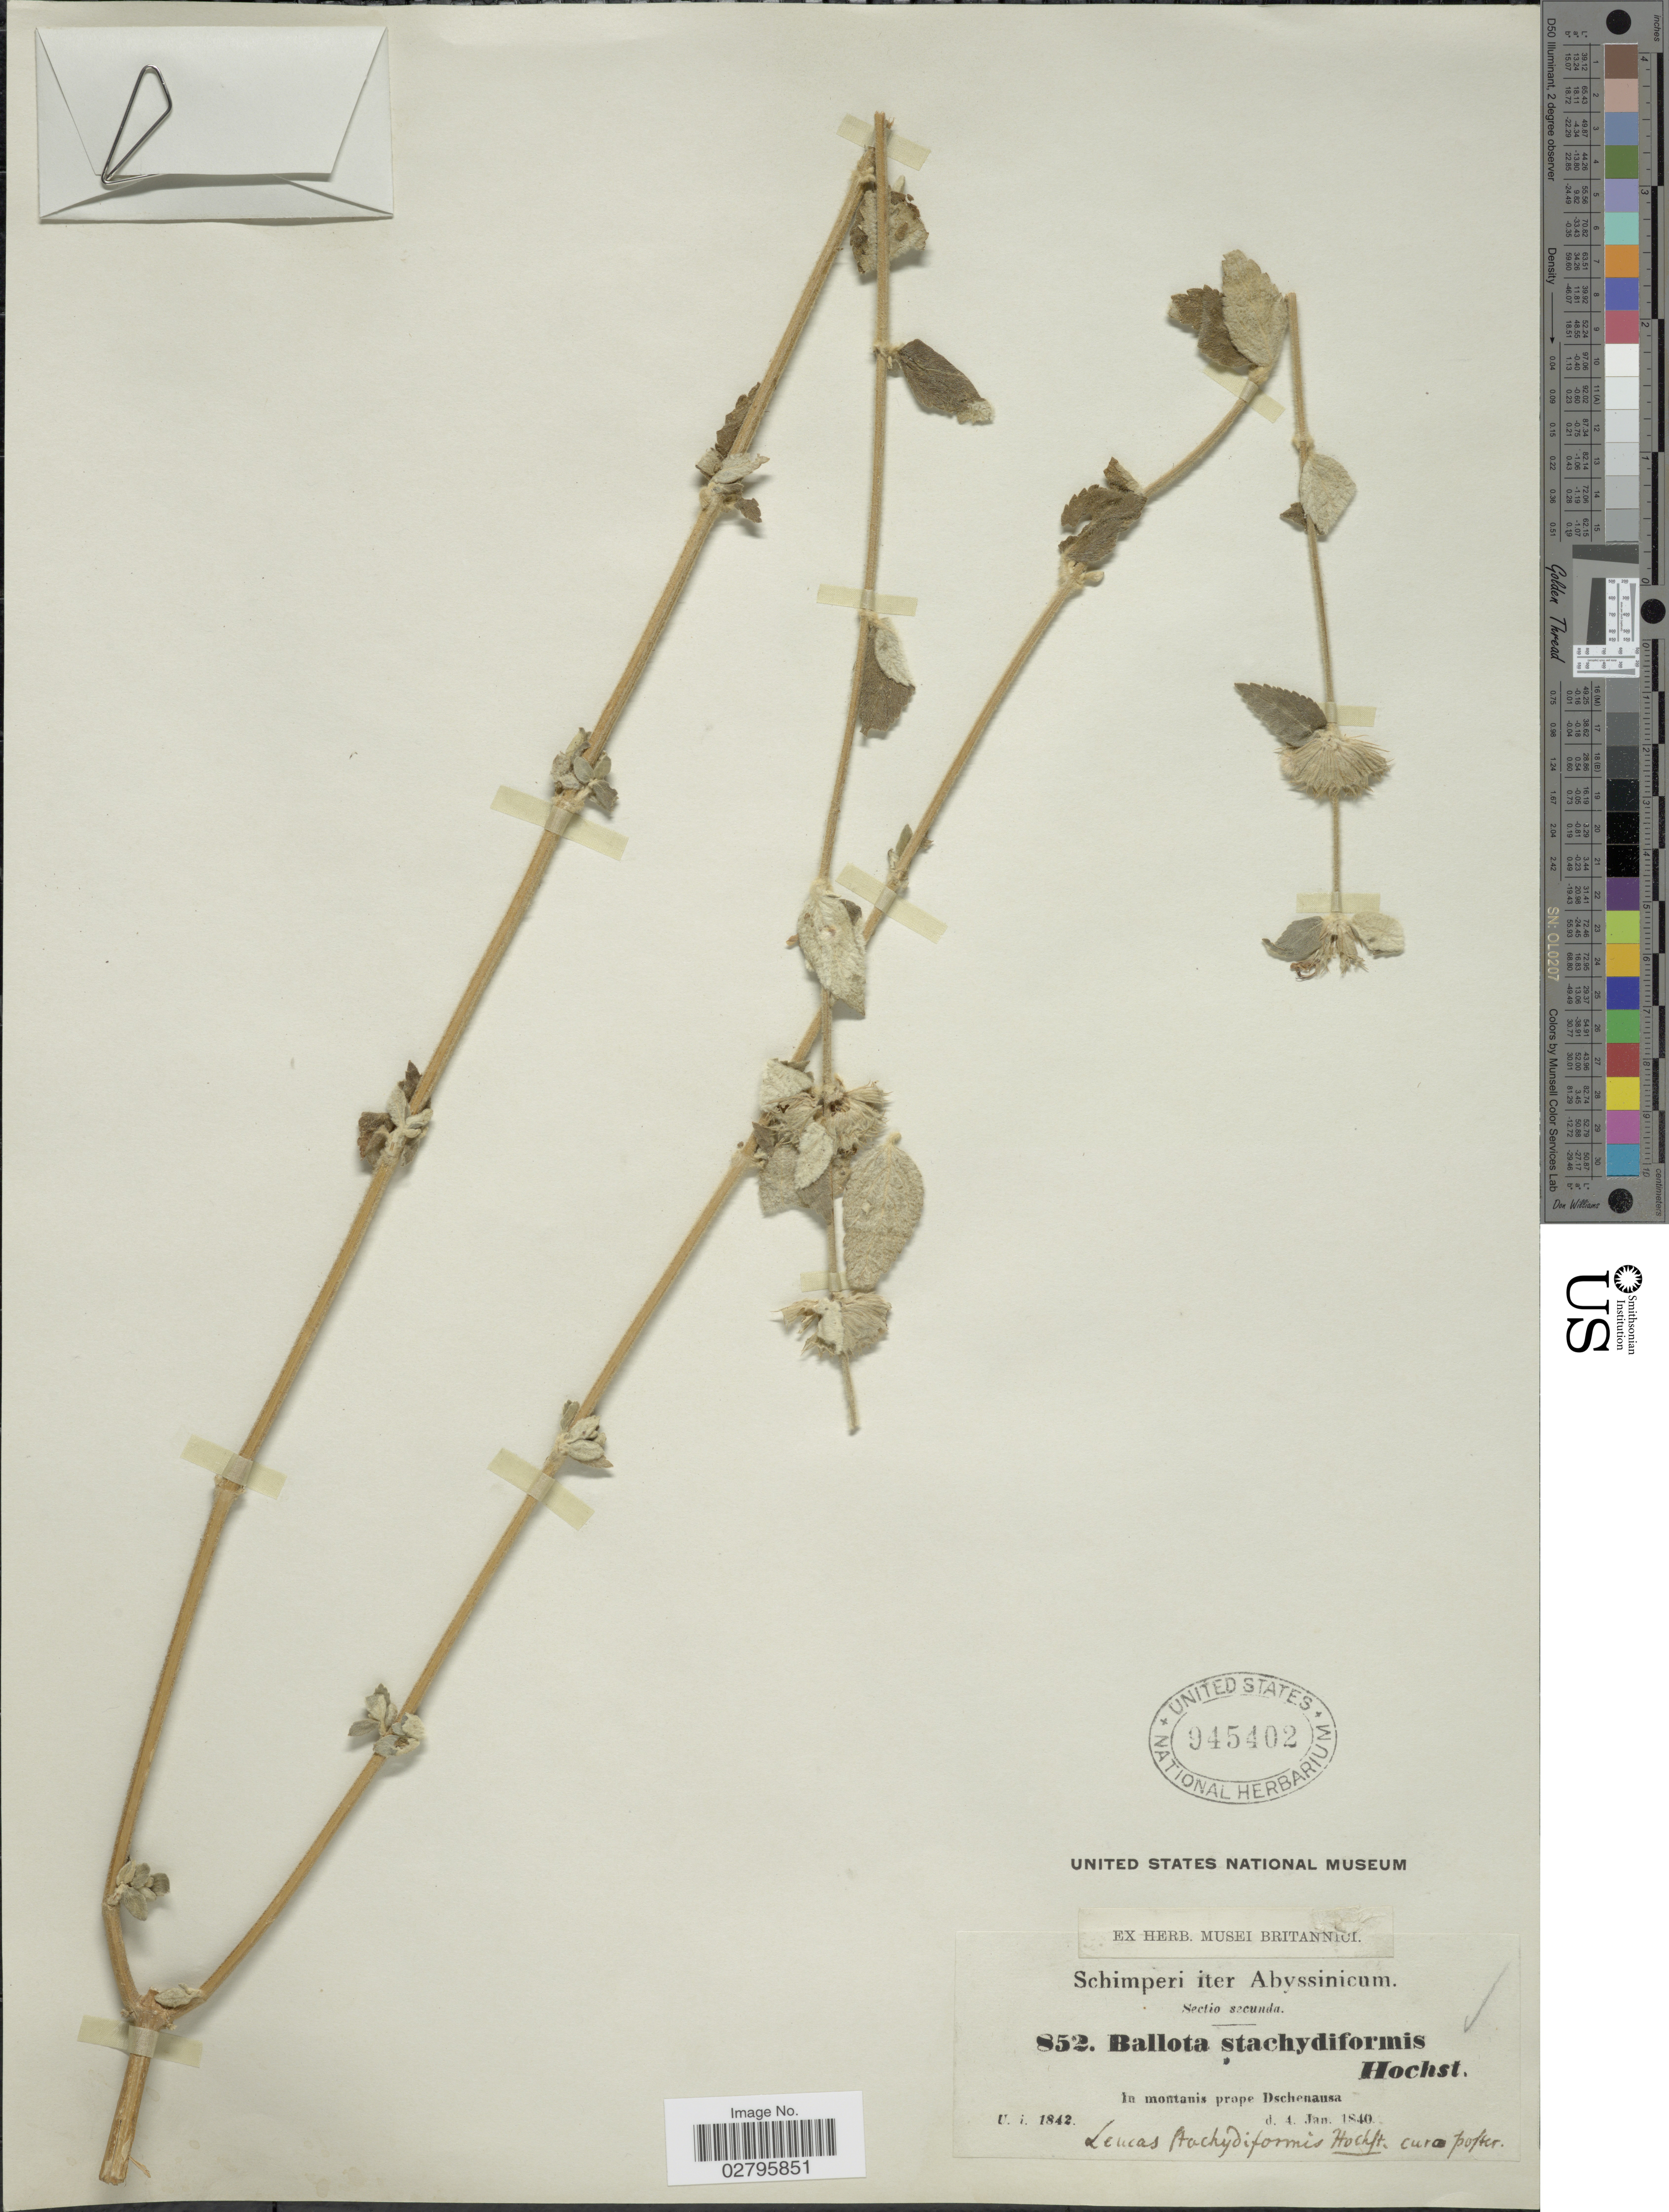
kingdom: Plantae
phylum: Tracheophyta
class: Magnoliopsida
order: Lamiales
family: Lamiaceae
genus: Ballota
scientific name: Ballota stachydiformis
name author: (Benth.) Hochst. ex B.D. Jacks.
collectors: -. Schimper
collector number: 852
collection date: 1840-01-04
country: Eritrea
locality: Iter Abyssinicum. In montanis prope Dschenausa.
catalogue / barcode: US 945402